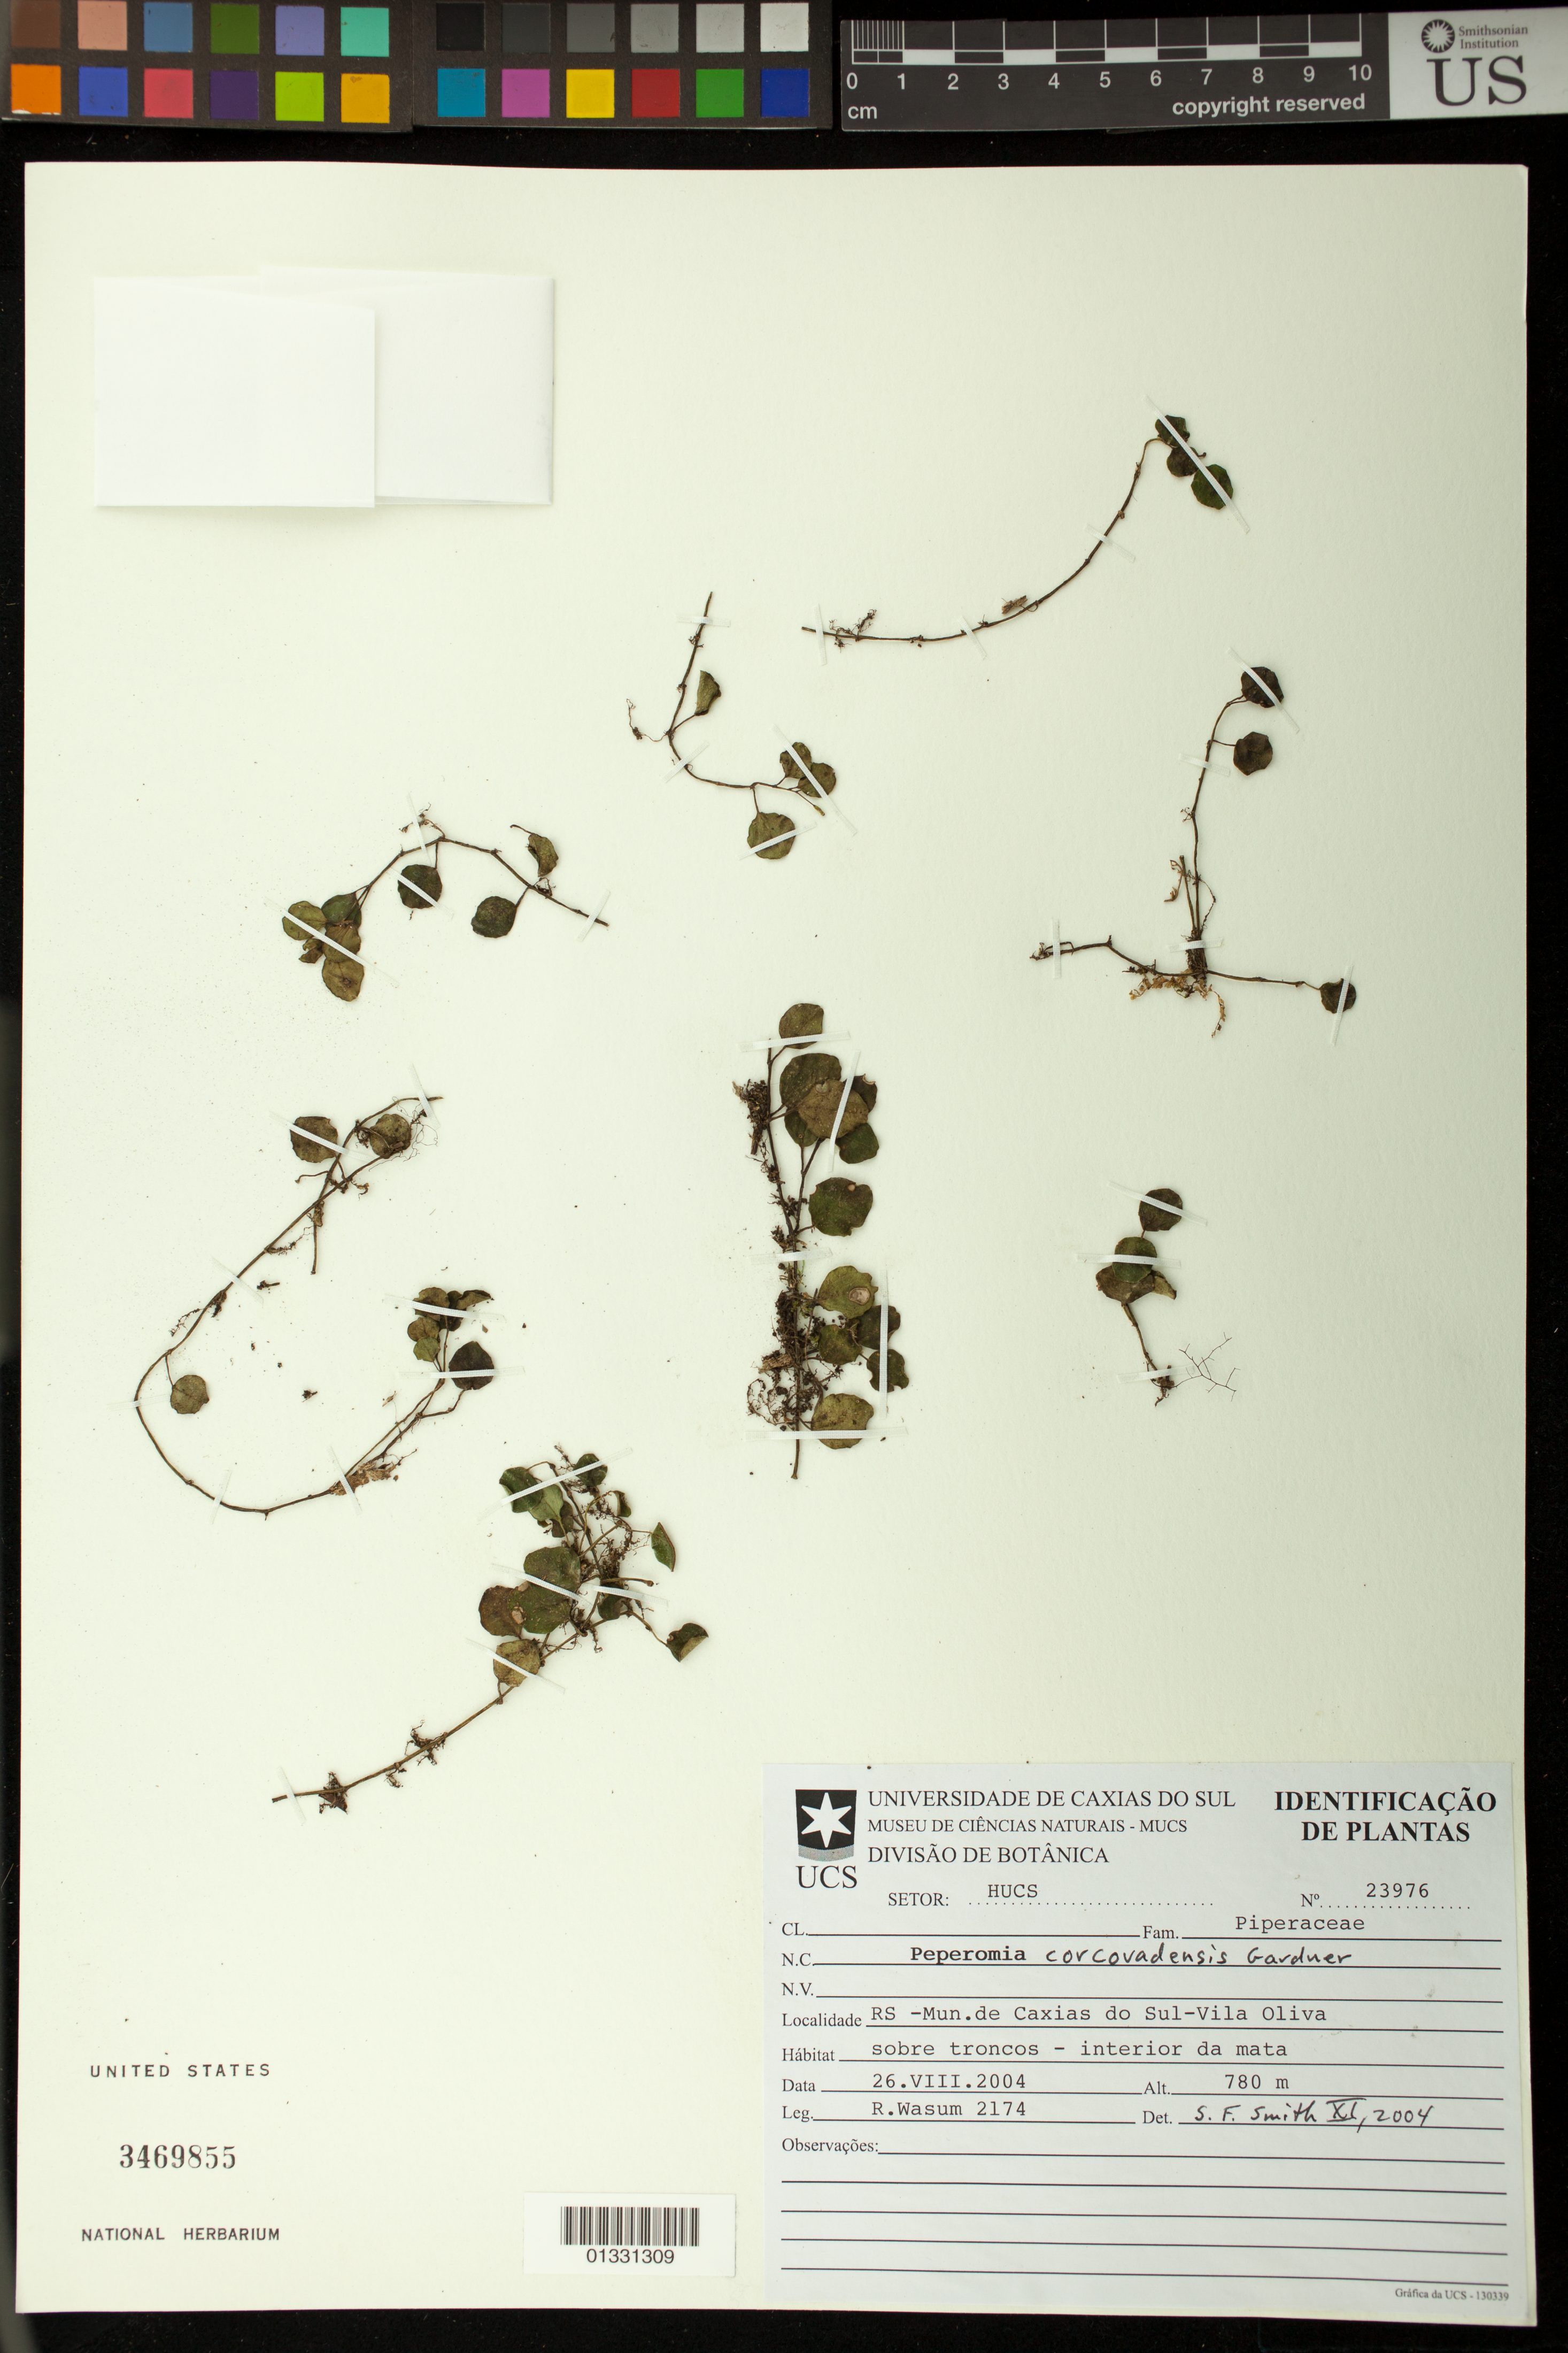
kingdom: Plantae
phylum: Tracheophyta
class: Magnoliopsida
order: Piperales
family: Piperaceae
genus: Peperomia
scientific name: Peperomia corcovadensis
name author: Gardner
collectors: R. Wasum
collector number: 2174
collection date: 2004-08-26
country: Brazil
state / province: Rio Grande do Sul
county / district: Caxias do Sul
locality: Vila Oliva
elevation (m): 780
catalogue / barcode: US 3469855